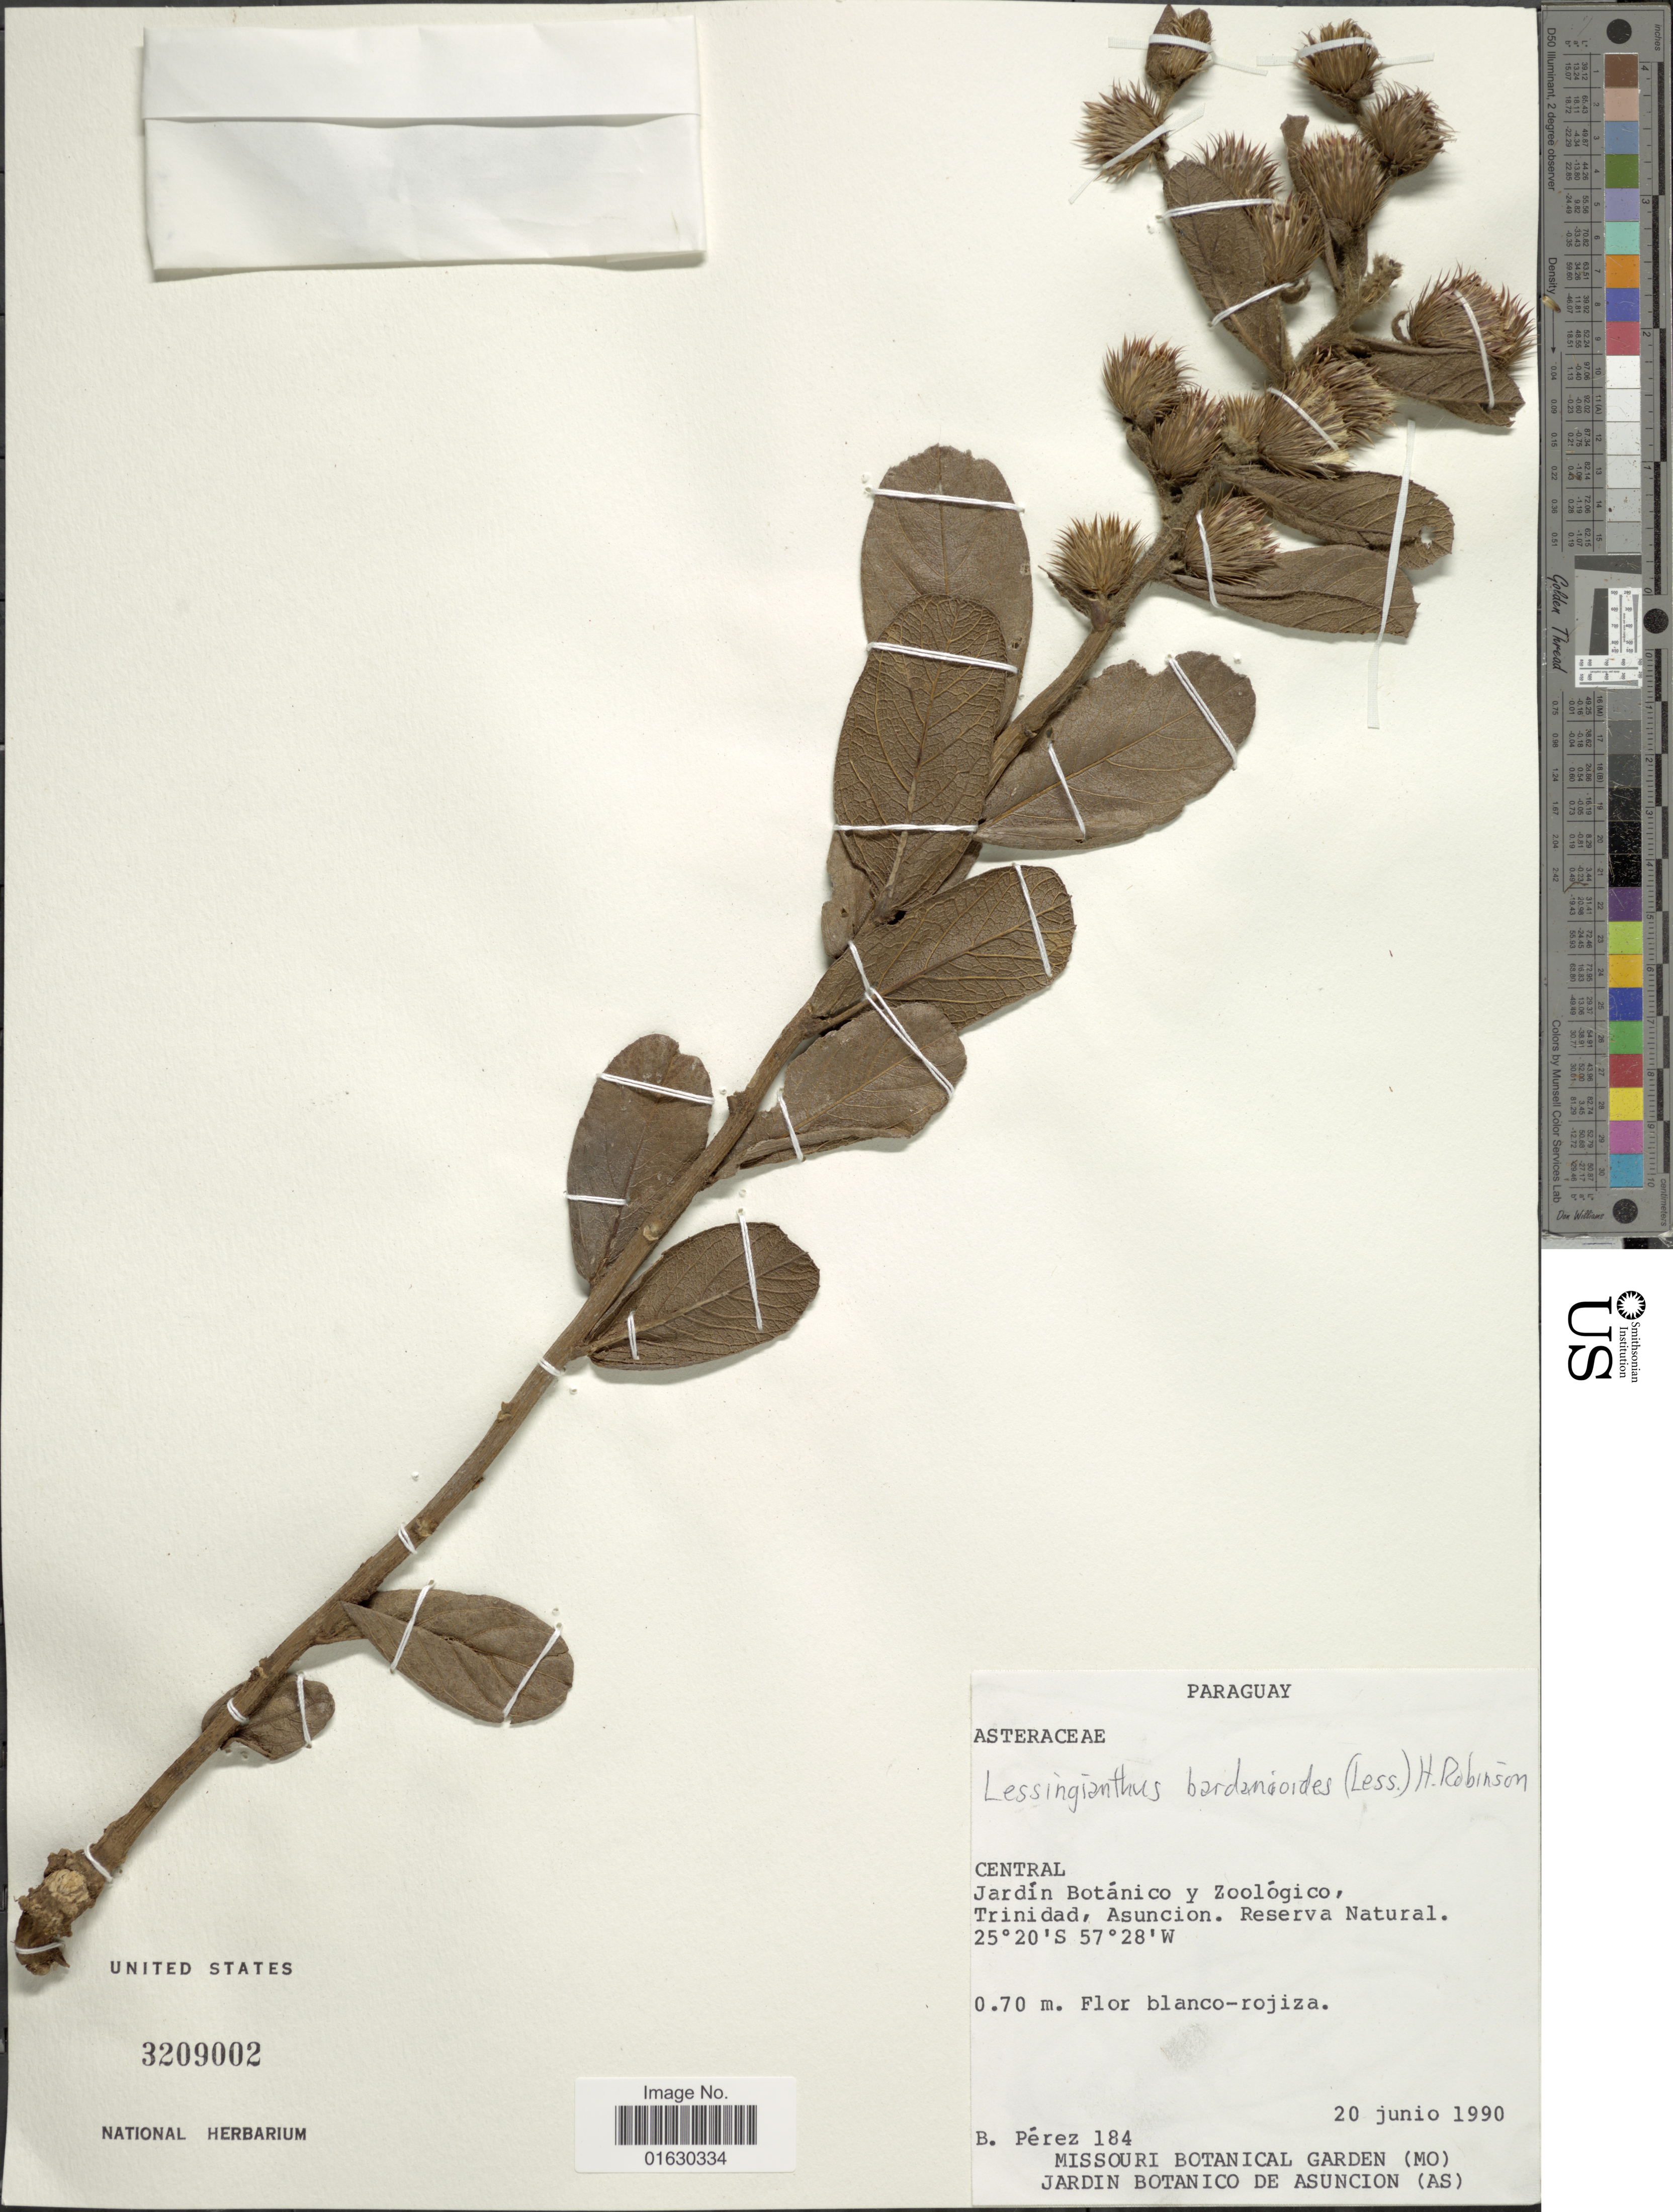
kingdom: Plantae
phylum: Tracheophyta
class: Magnoliopsida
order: Asterales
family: Asteraceae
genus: Lessingianthus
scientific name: Lessingianthus bardanoides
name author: (Less.) H. Rob.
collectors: B. Pérez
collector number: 184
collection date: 1990-06-20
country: Paraguay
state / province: Central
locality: Central, Jardin Botanico y Zoologico, Trinidad, Asuncion, Reserva Natural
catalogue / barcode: US 3209002